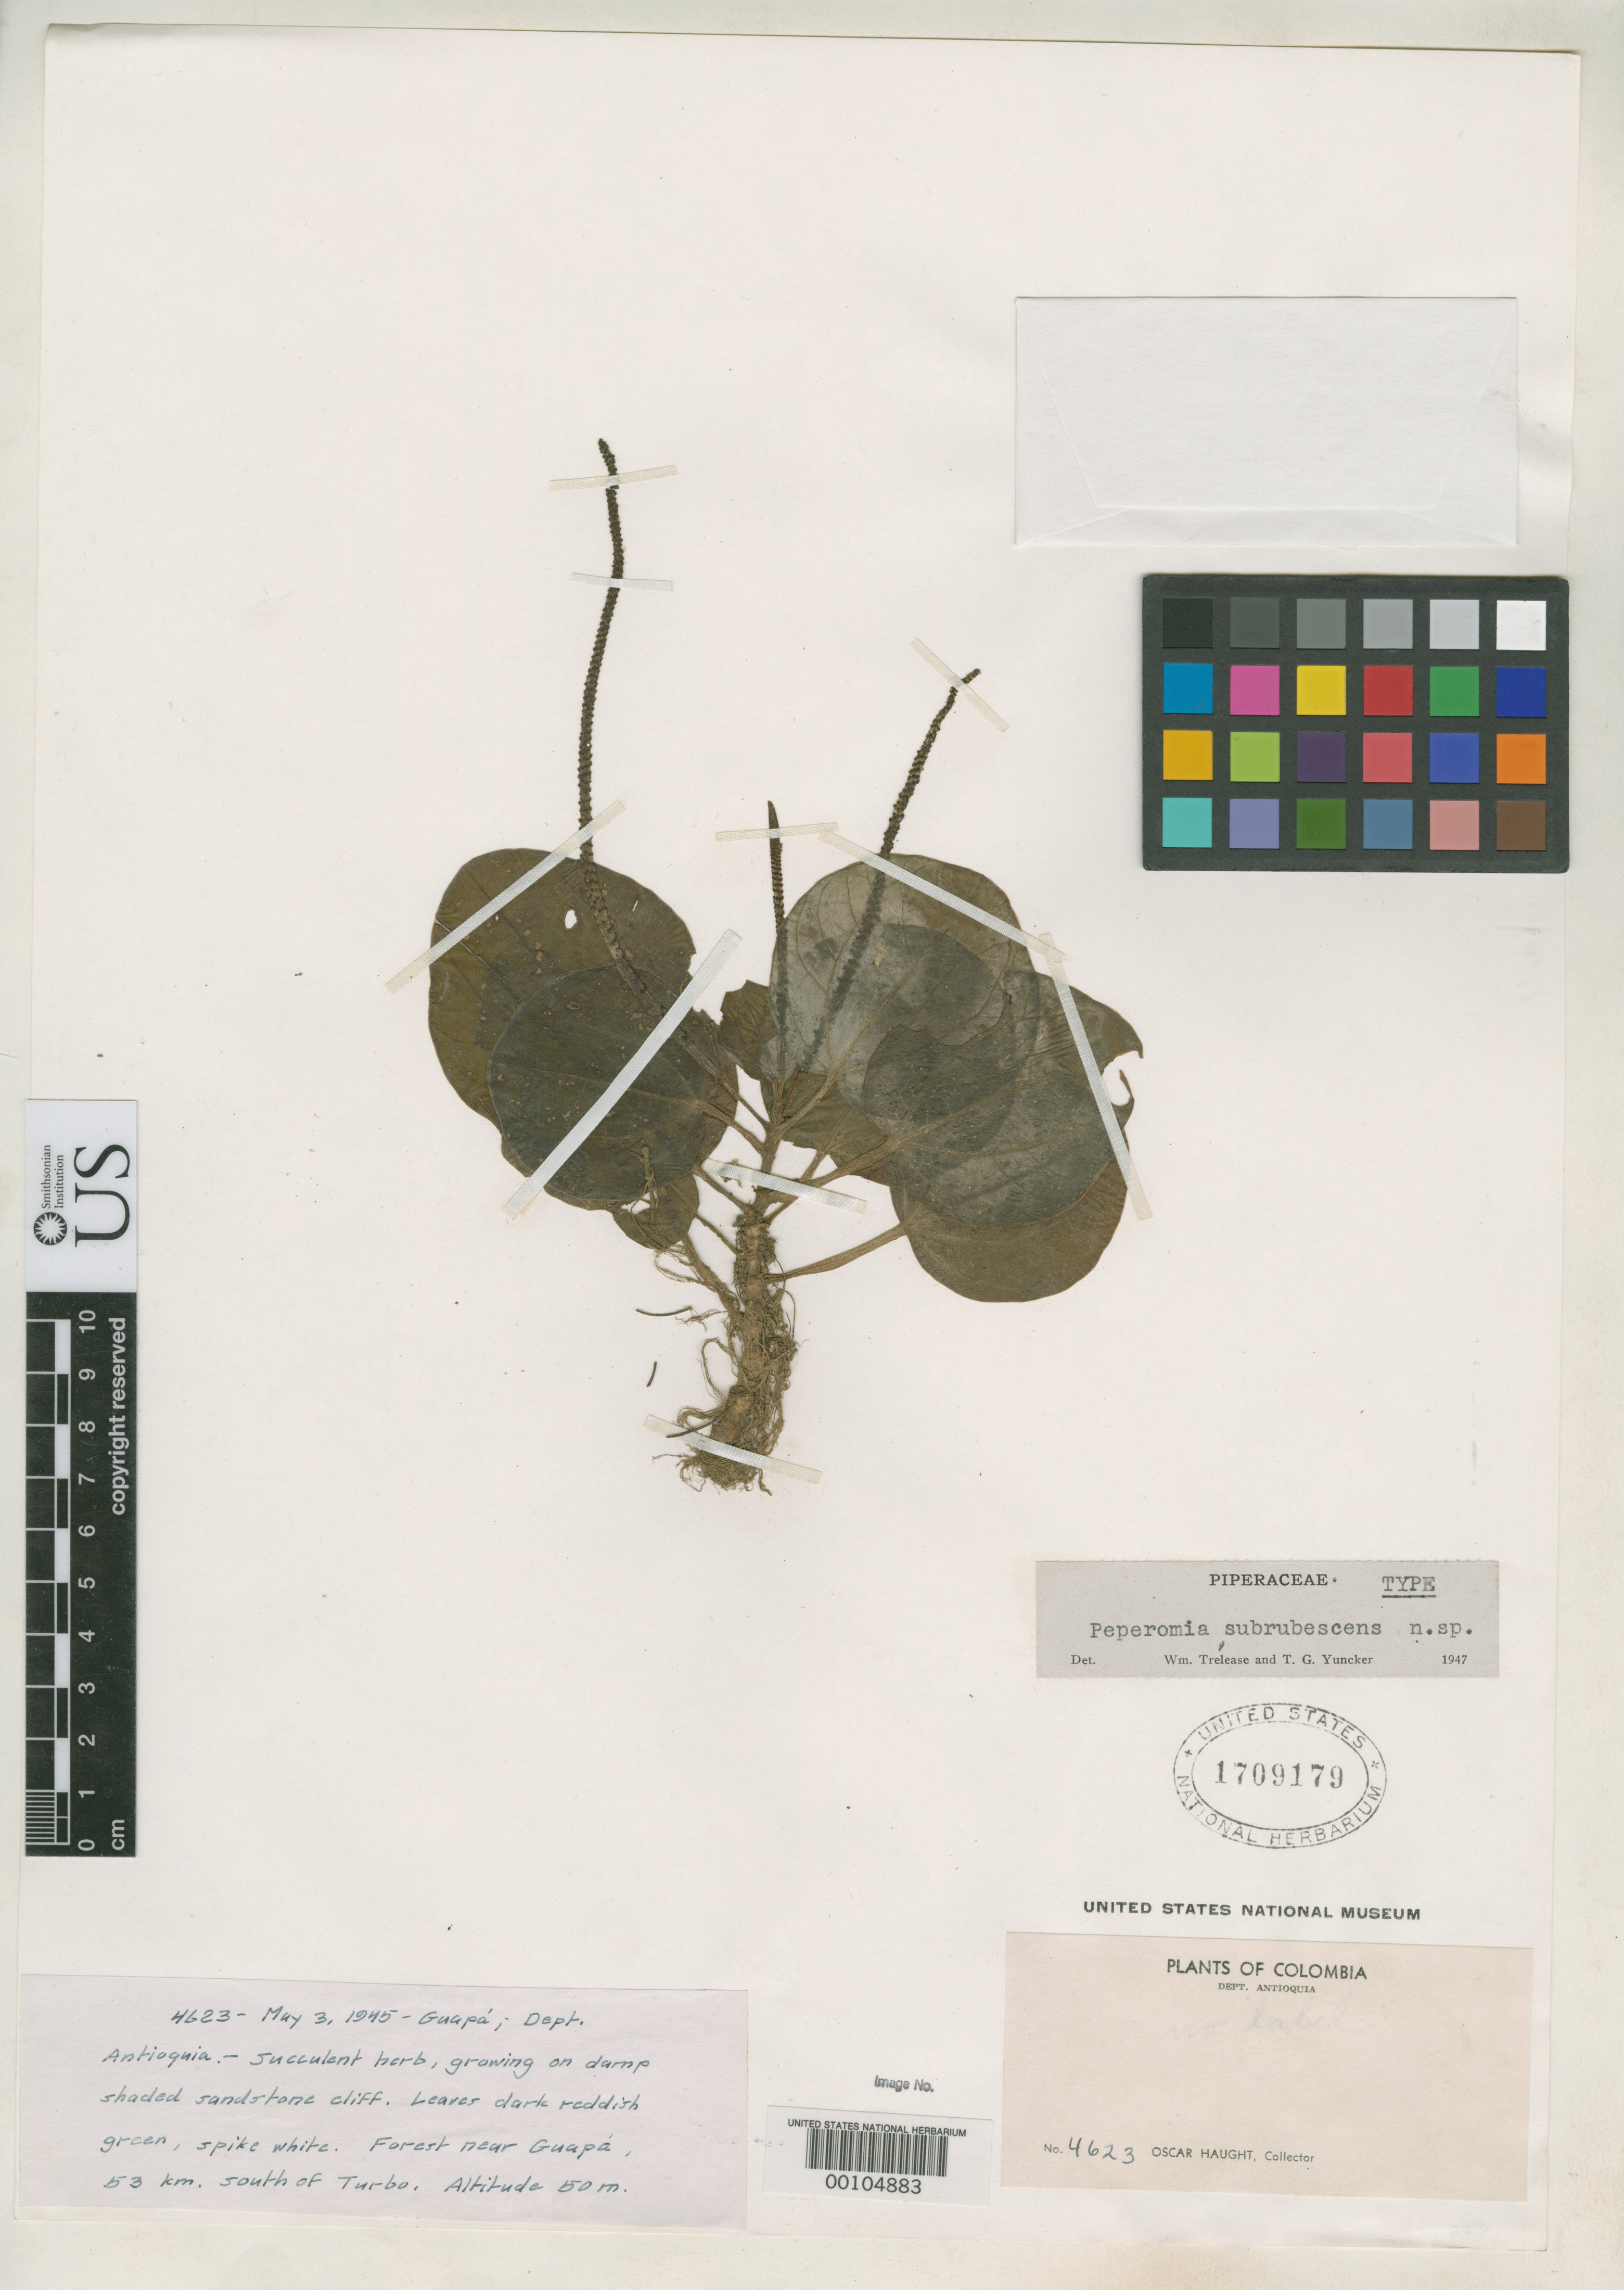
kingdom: Plantae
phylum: Tracheophyta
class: Magnoliopsida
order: Piperales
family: Piperaceae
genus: Peperomia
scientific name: Peperomia subrubescens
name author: Yunck. in Trel. & Yunck.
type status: Holotype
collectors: O. L. Haught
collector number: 4623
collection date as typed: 03 May 1945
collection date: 1945-05-03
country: Colombia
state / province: Antioquia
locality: Near Guapa, S of Turbo.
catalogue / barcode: US 1709179